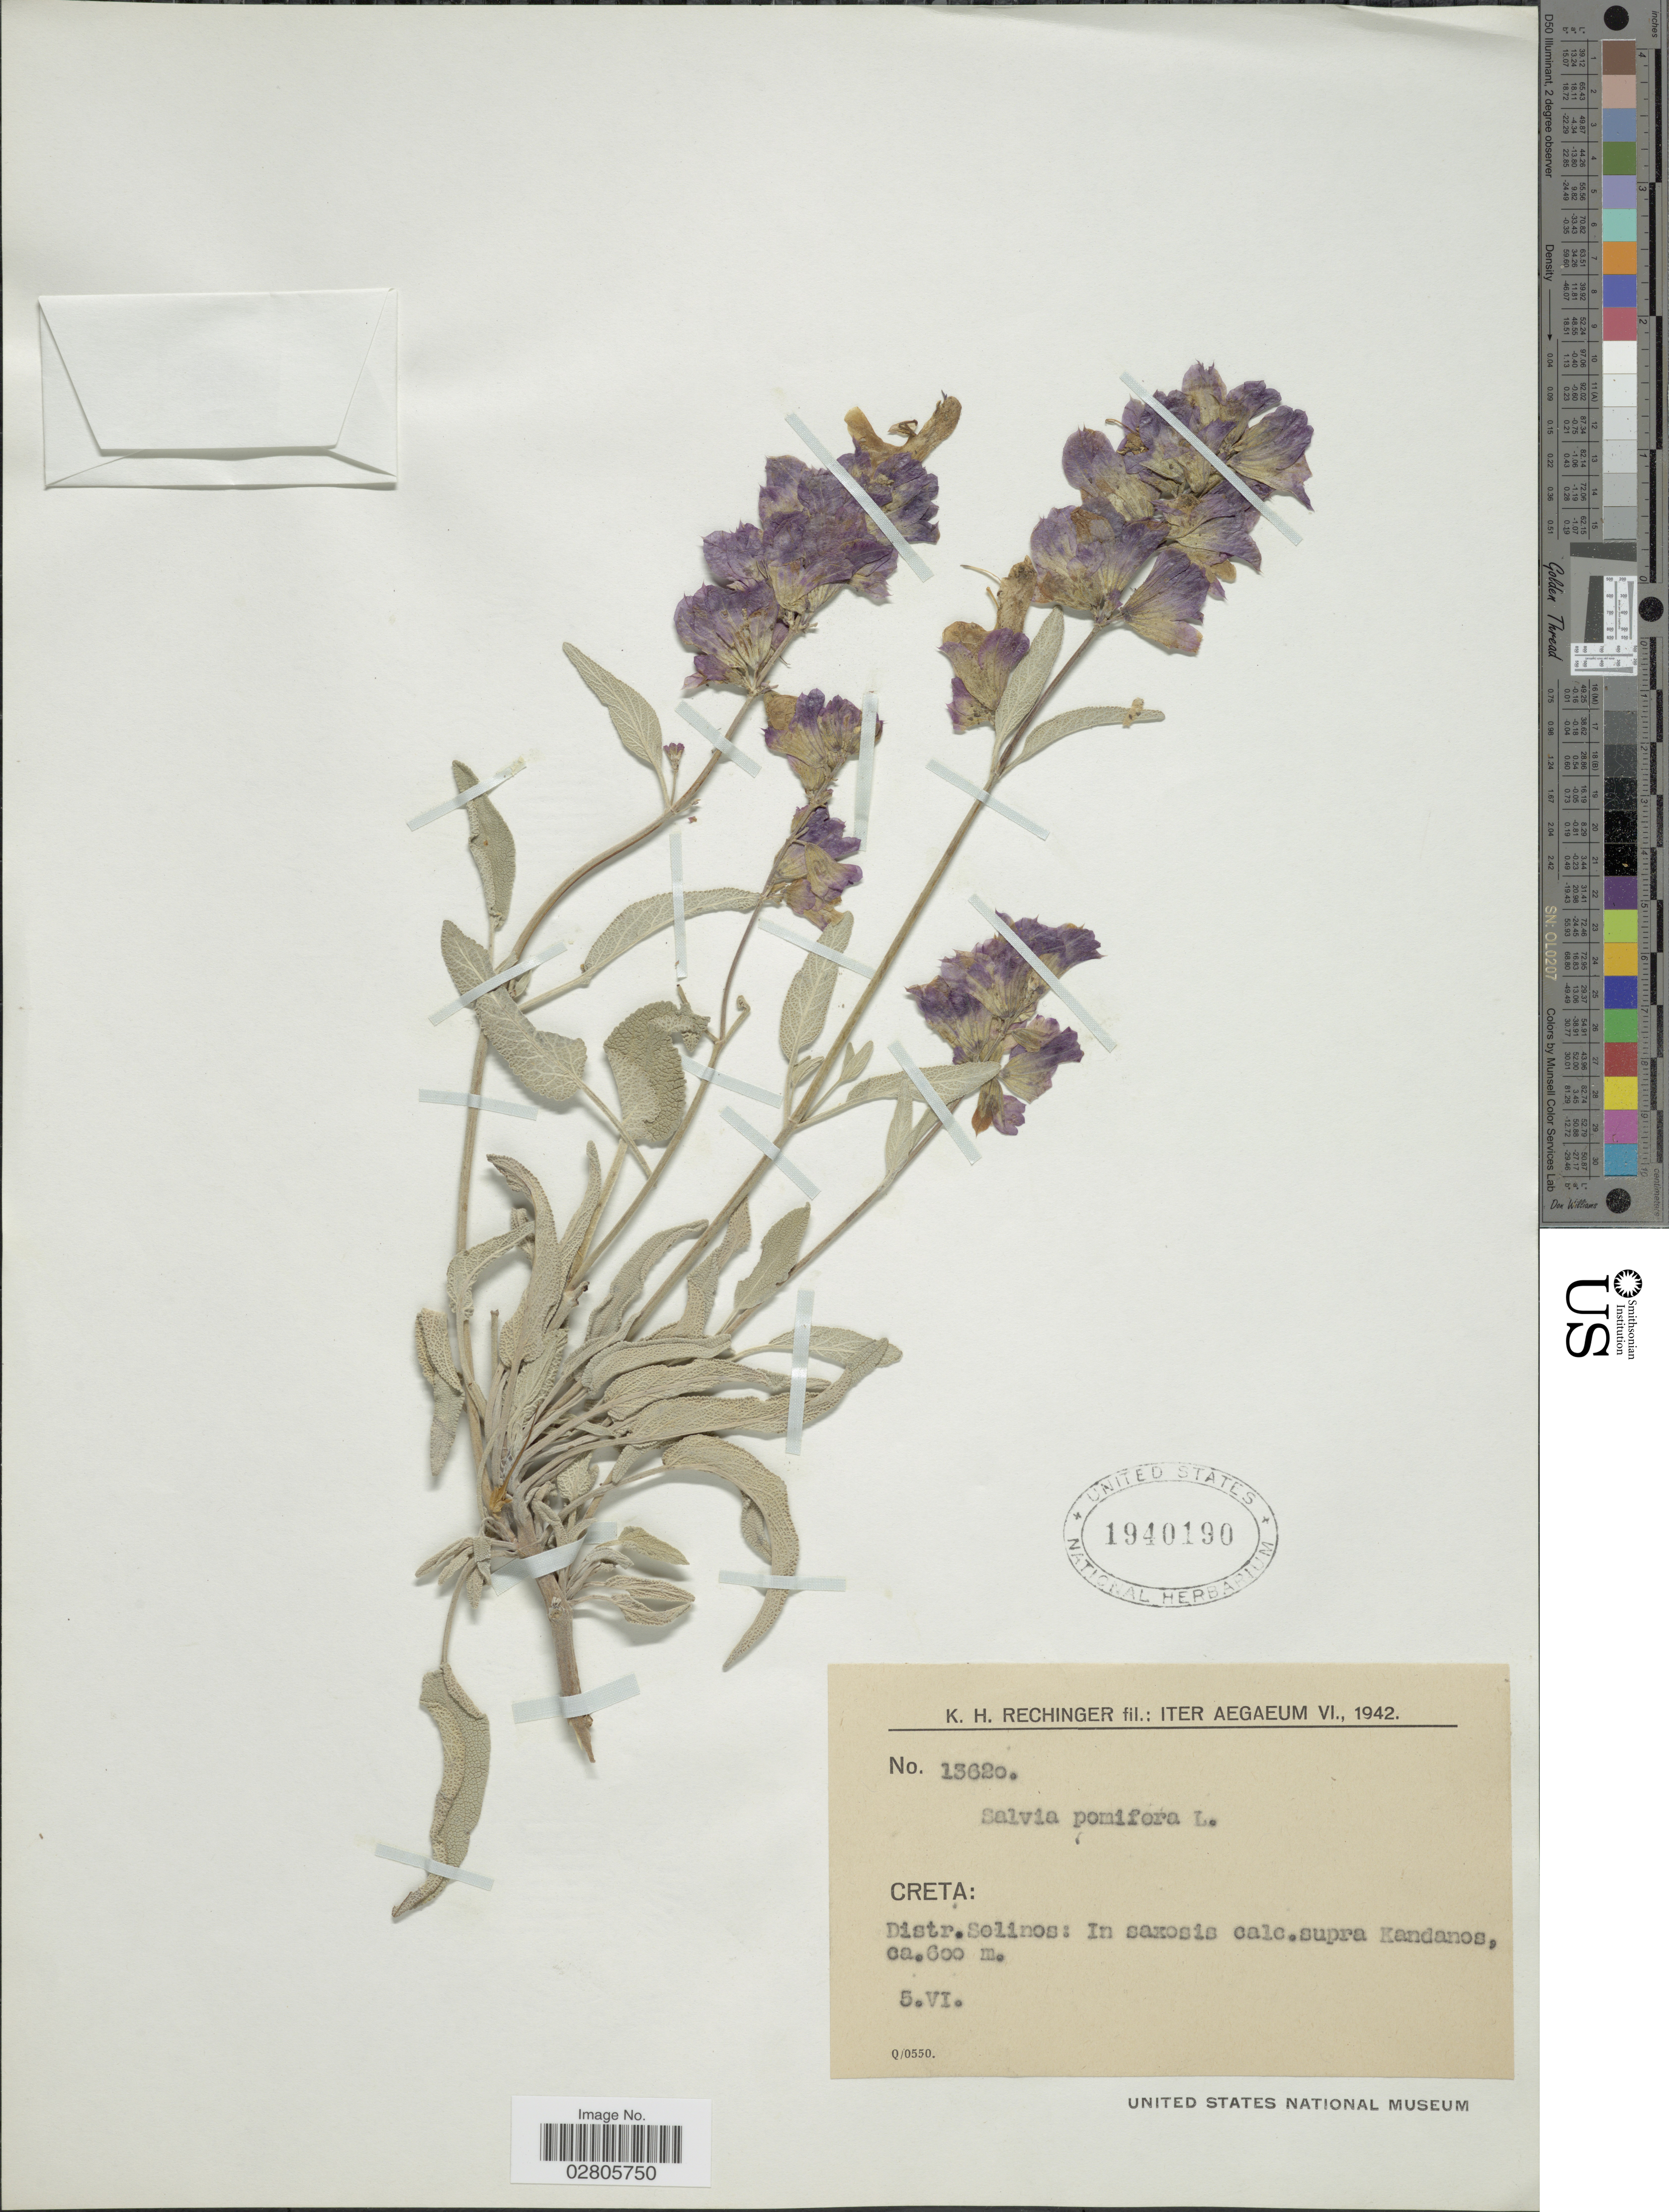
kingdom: Plantae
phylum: Tracheophyta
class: Magnoliopsida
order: Lamiales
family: Lamiaceae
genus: Salvia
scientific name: Salvia pomifera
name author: L.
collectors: K. H. Rechinger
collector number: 13620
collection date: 1942-06-05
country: Greece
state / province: Crete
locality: Aegaeum. Creta: Distr. Selinos: In saxosis calc. supra Kandanos.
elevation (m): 600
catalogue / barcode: US 1940190